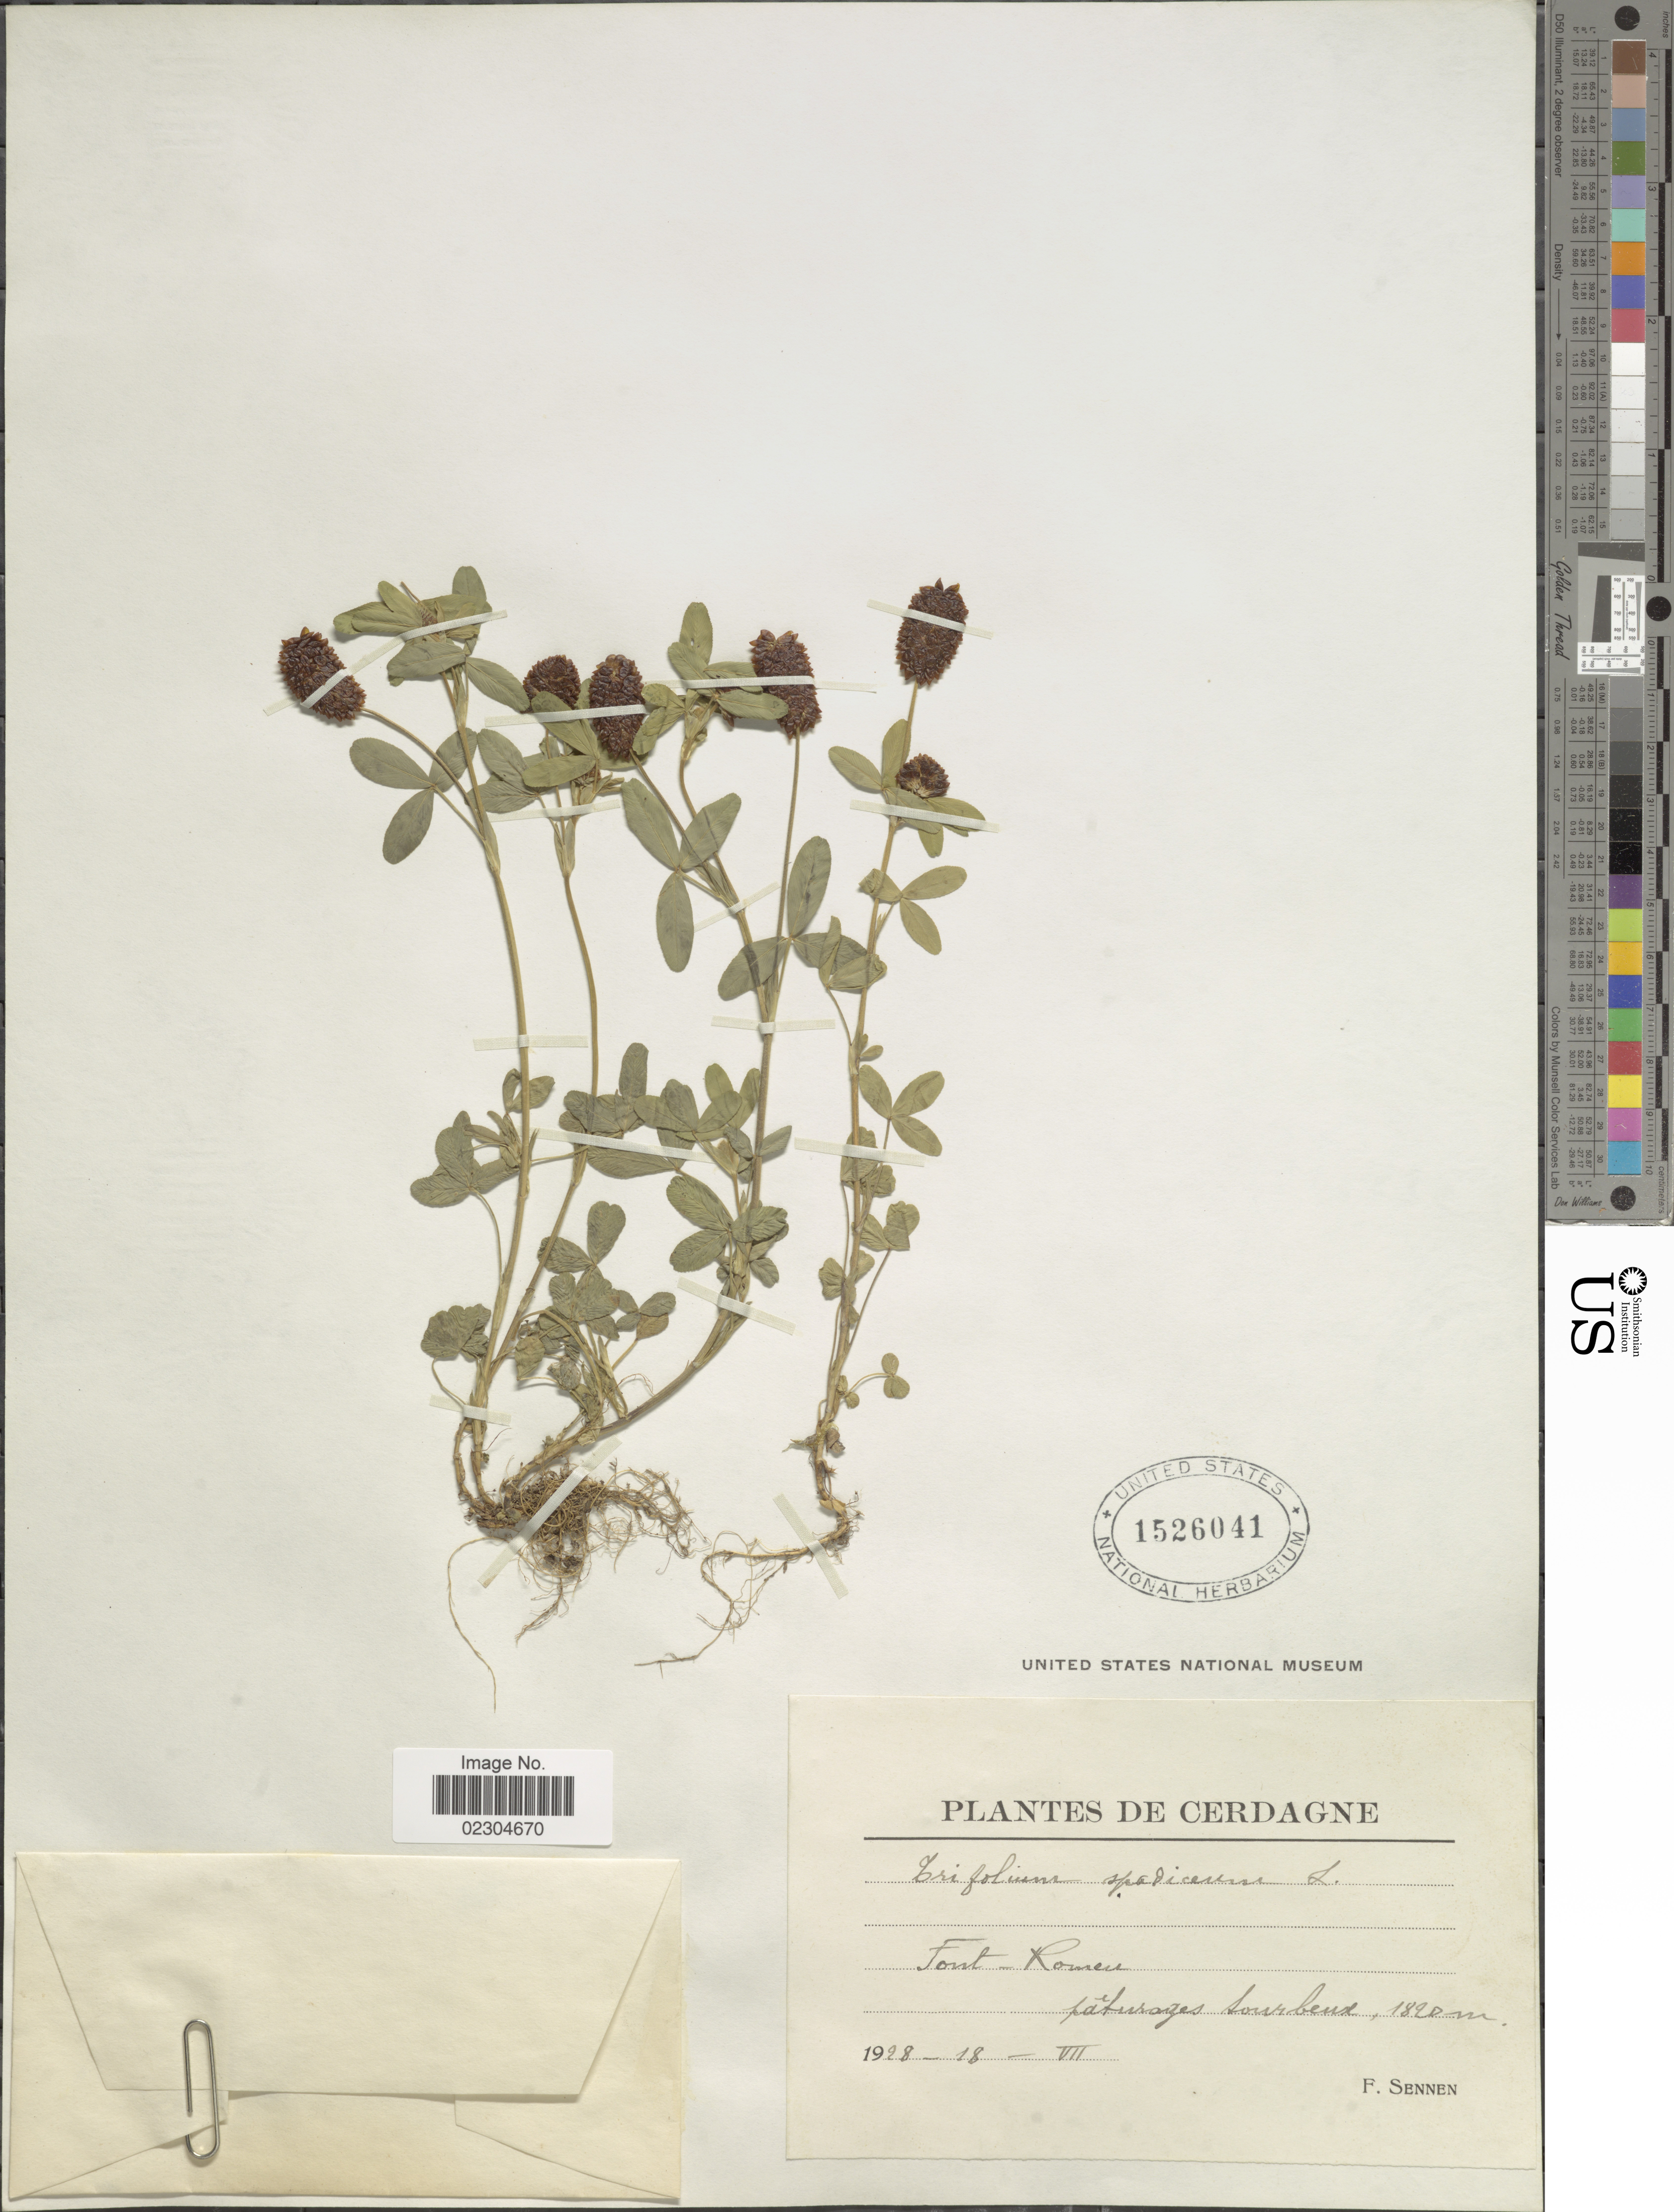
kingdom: Plantae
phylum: Tracheophyta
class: Magnoliopsida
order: Fabales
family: Fabaceae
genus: Trifolium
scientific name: Trifolium spadiceum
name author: L.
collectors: E. Sennen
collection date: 1928-07-18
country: Spain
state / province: Islas Baleares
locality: De Cerdagne, Font-Romeup, paturages Sourbeux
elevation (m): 1820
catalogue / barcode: US 1526041